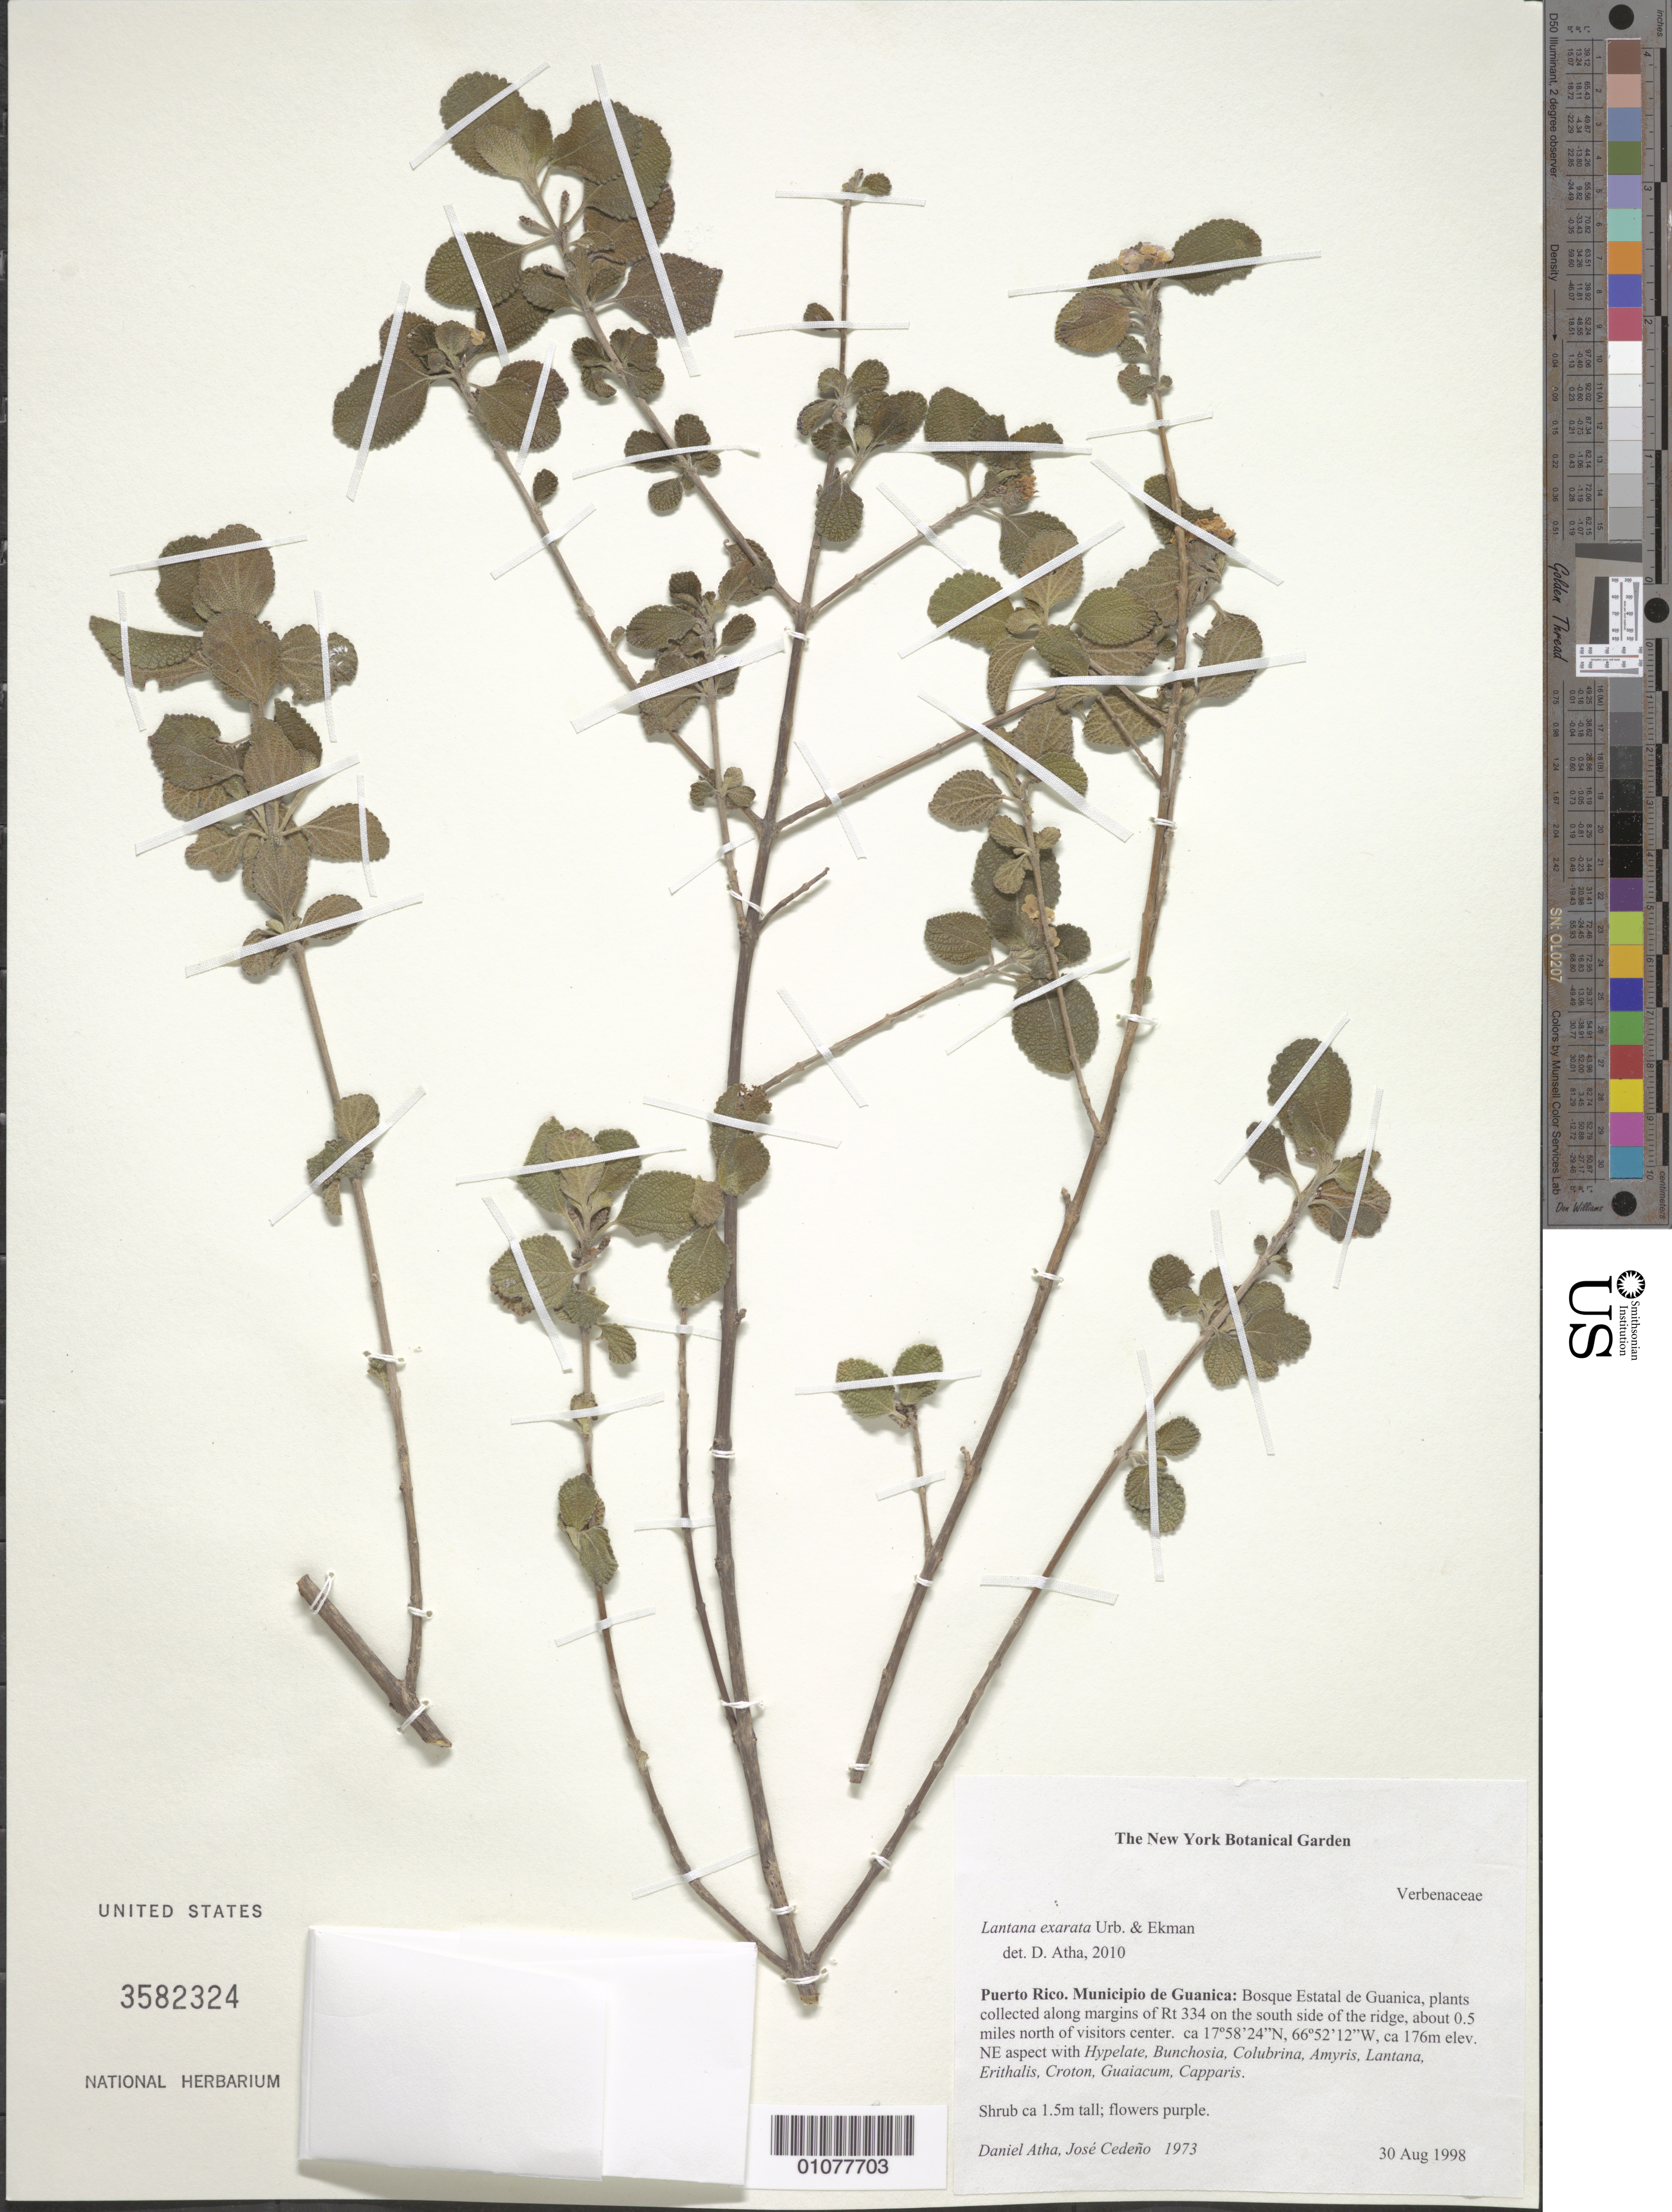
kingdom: Plantae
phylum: Tracheophyta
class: Magnoliopsida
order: Lamiales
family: Verbenaceae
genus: Lantana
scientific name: Lantana exarata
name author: Urb. & Ekman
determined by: Atha, D.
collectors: D. Atha & J. A. Cedeño M.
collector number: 1973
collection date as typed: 30 Aug 1998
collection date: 1998-08-30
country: Puerto Rico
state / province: Guanica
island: Puerto Rico I.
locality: Municipio Guanica; Bosque Estatal de Guanica, plants collected along margins of Rt. 334 on the south side of the ridge, about 0.5 mi. N of visitors center.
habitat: NE aspect with Hypelate, Bunchosia, Colubrina, Amyris, Lantana, Erithalis, Croton, Guaiacum, and Capparis.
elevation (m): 176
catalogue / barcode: US 3582324